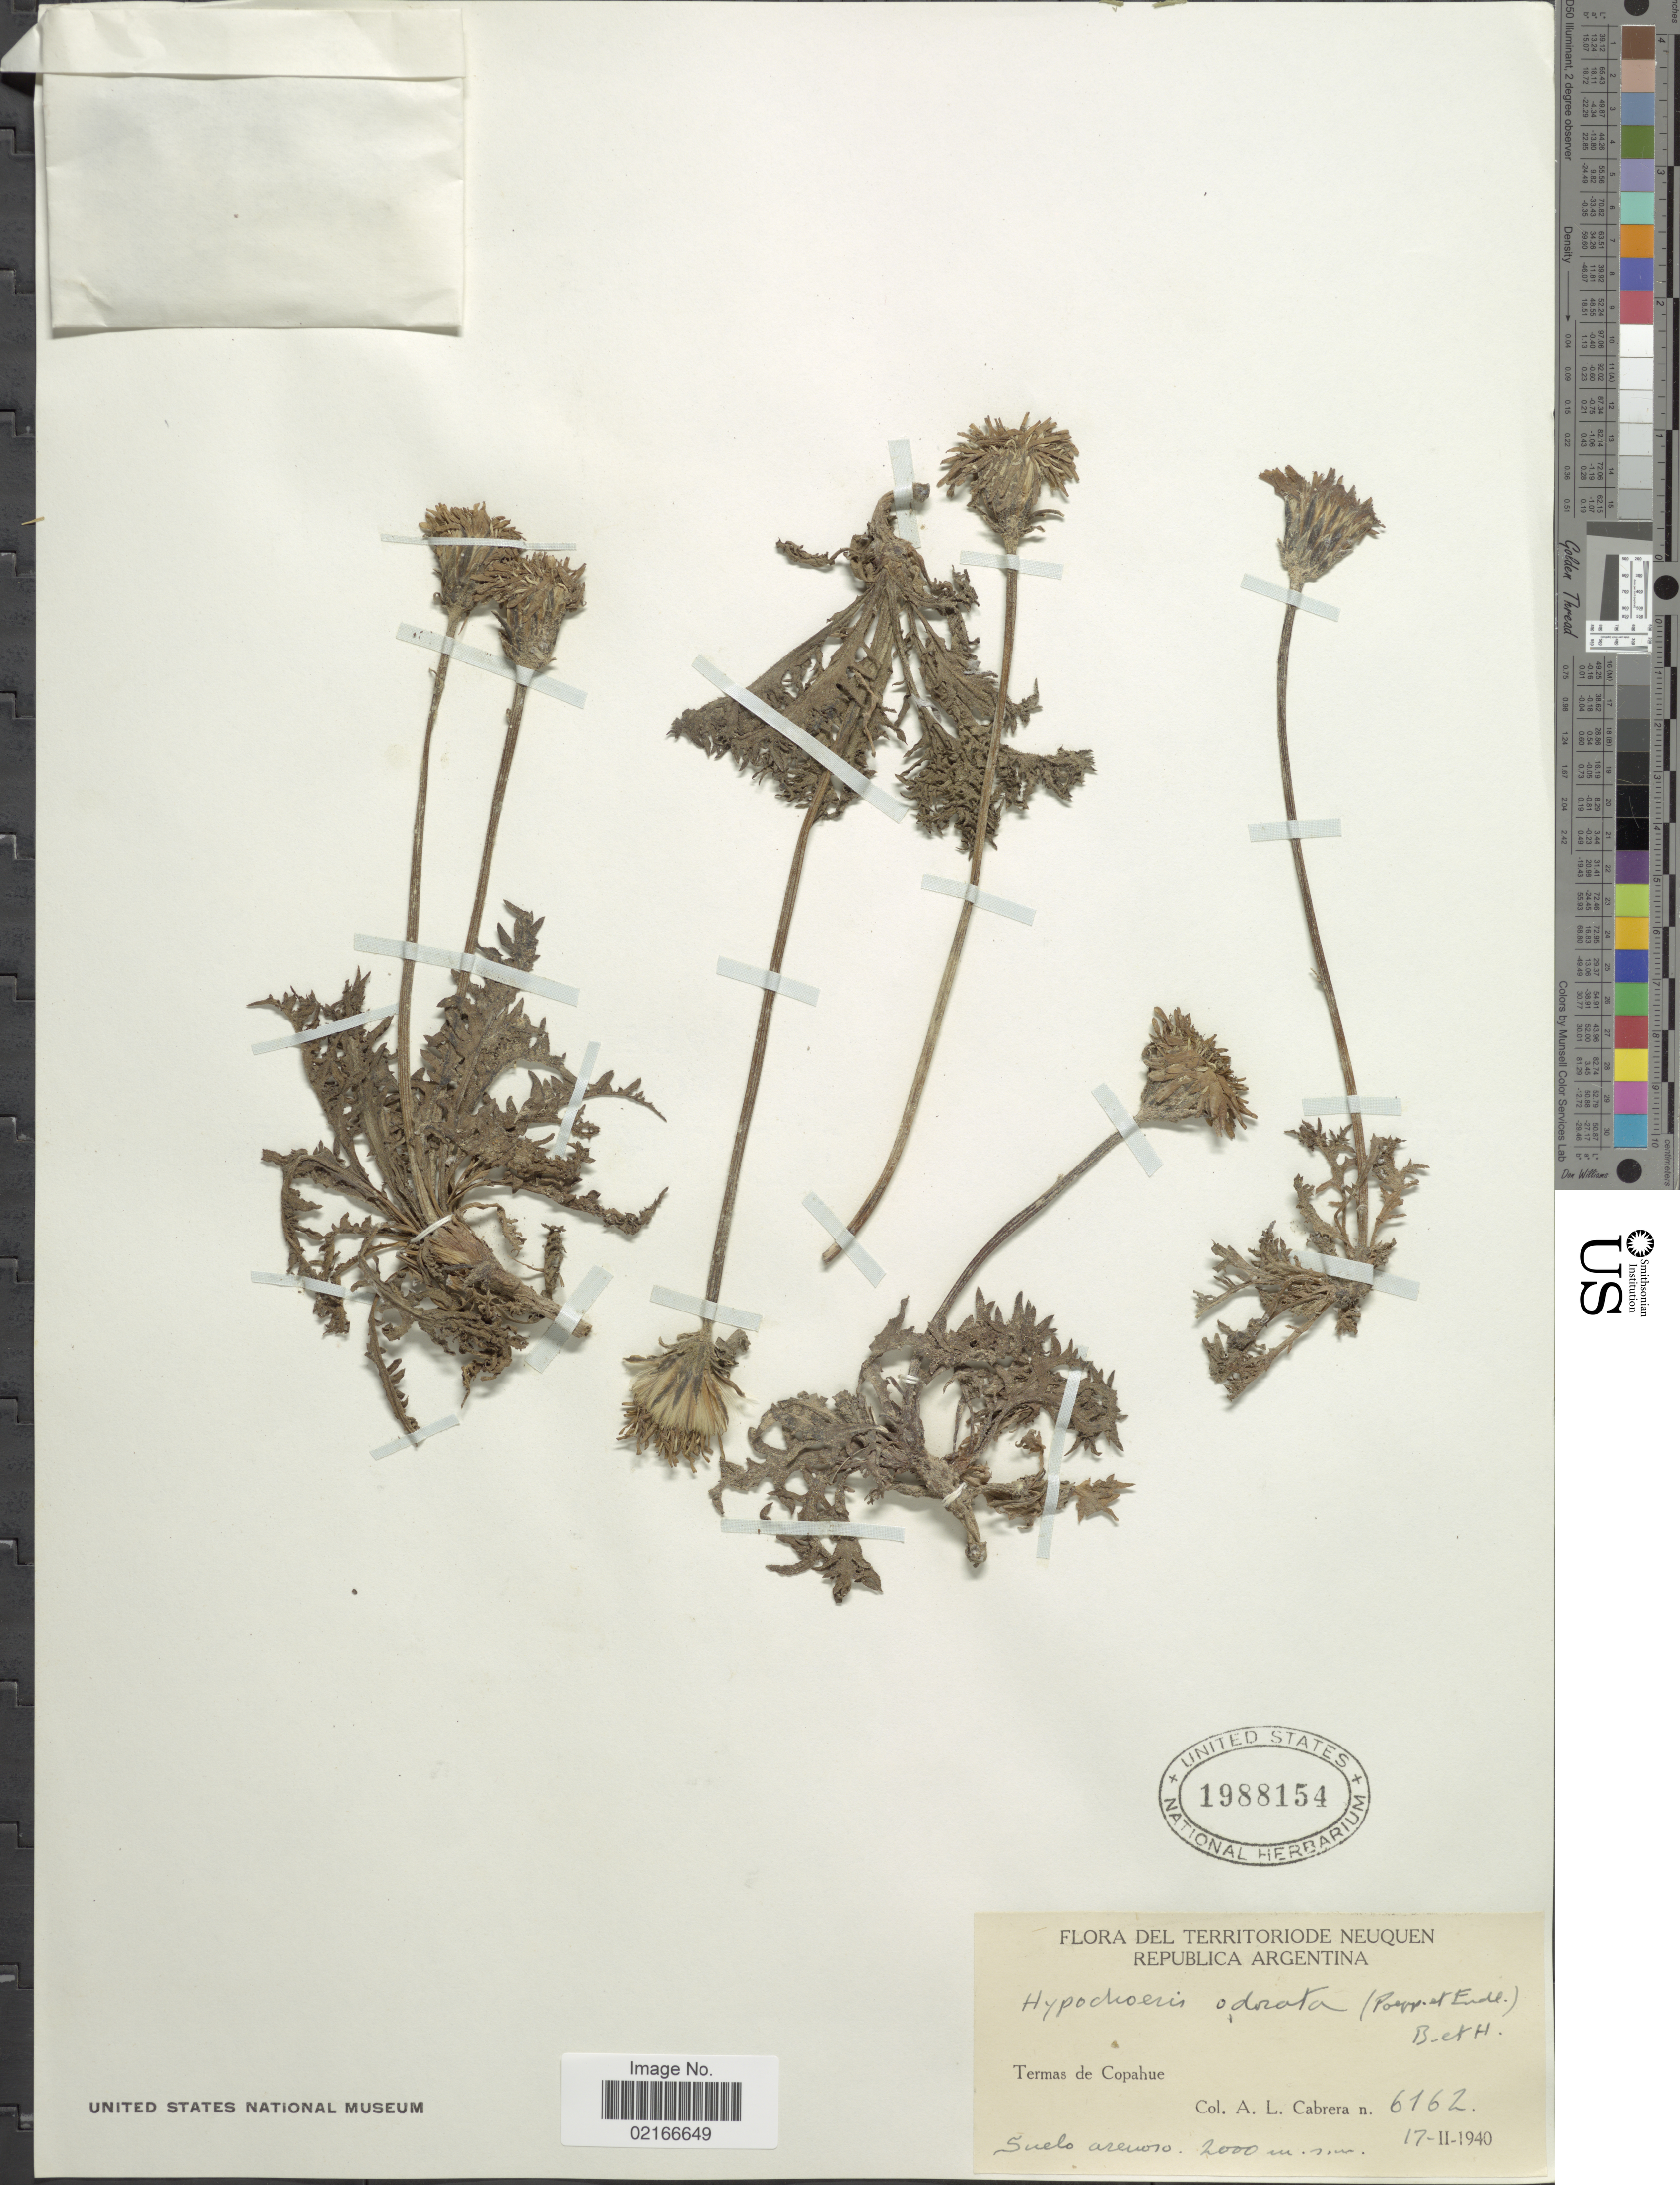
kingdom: Plantae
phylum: Tracheophyta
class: Magnoliopsida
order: Asterales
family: Asteraceae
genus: Hypochaeris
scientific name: Hypochaeris tenuifolia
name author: (Hook. & Arn.) Griseb.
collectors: A. L. Cabrera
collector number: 6162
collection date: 1940-02-17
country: Argentina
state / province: Buenos Aires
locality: Termas de Copahue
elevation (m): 2000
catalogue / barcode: US 1988154